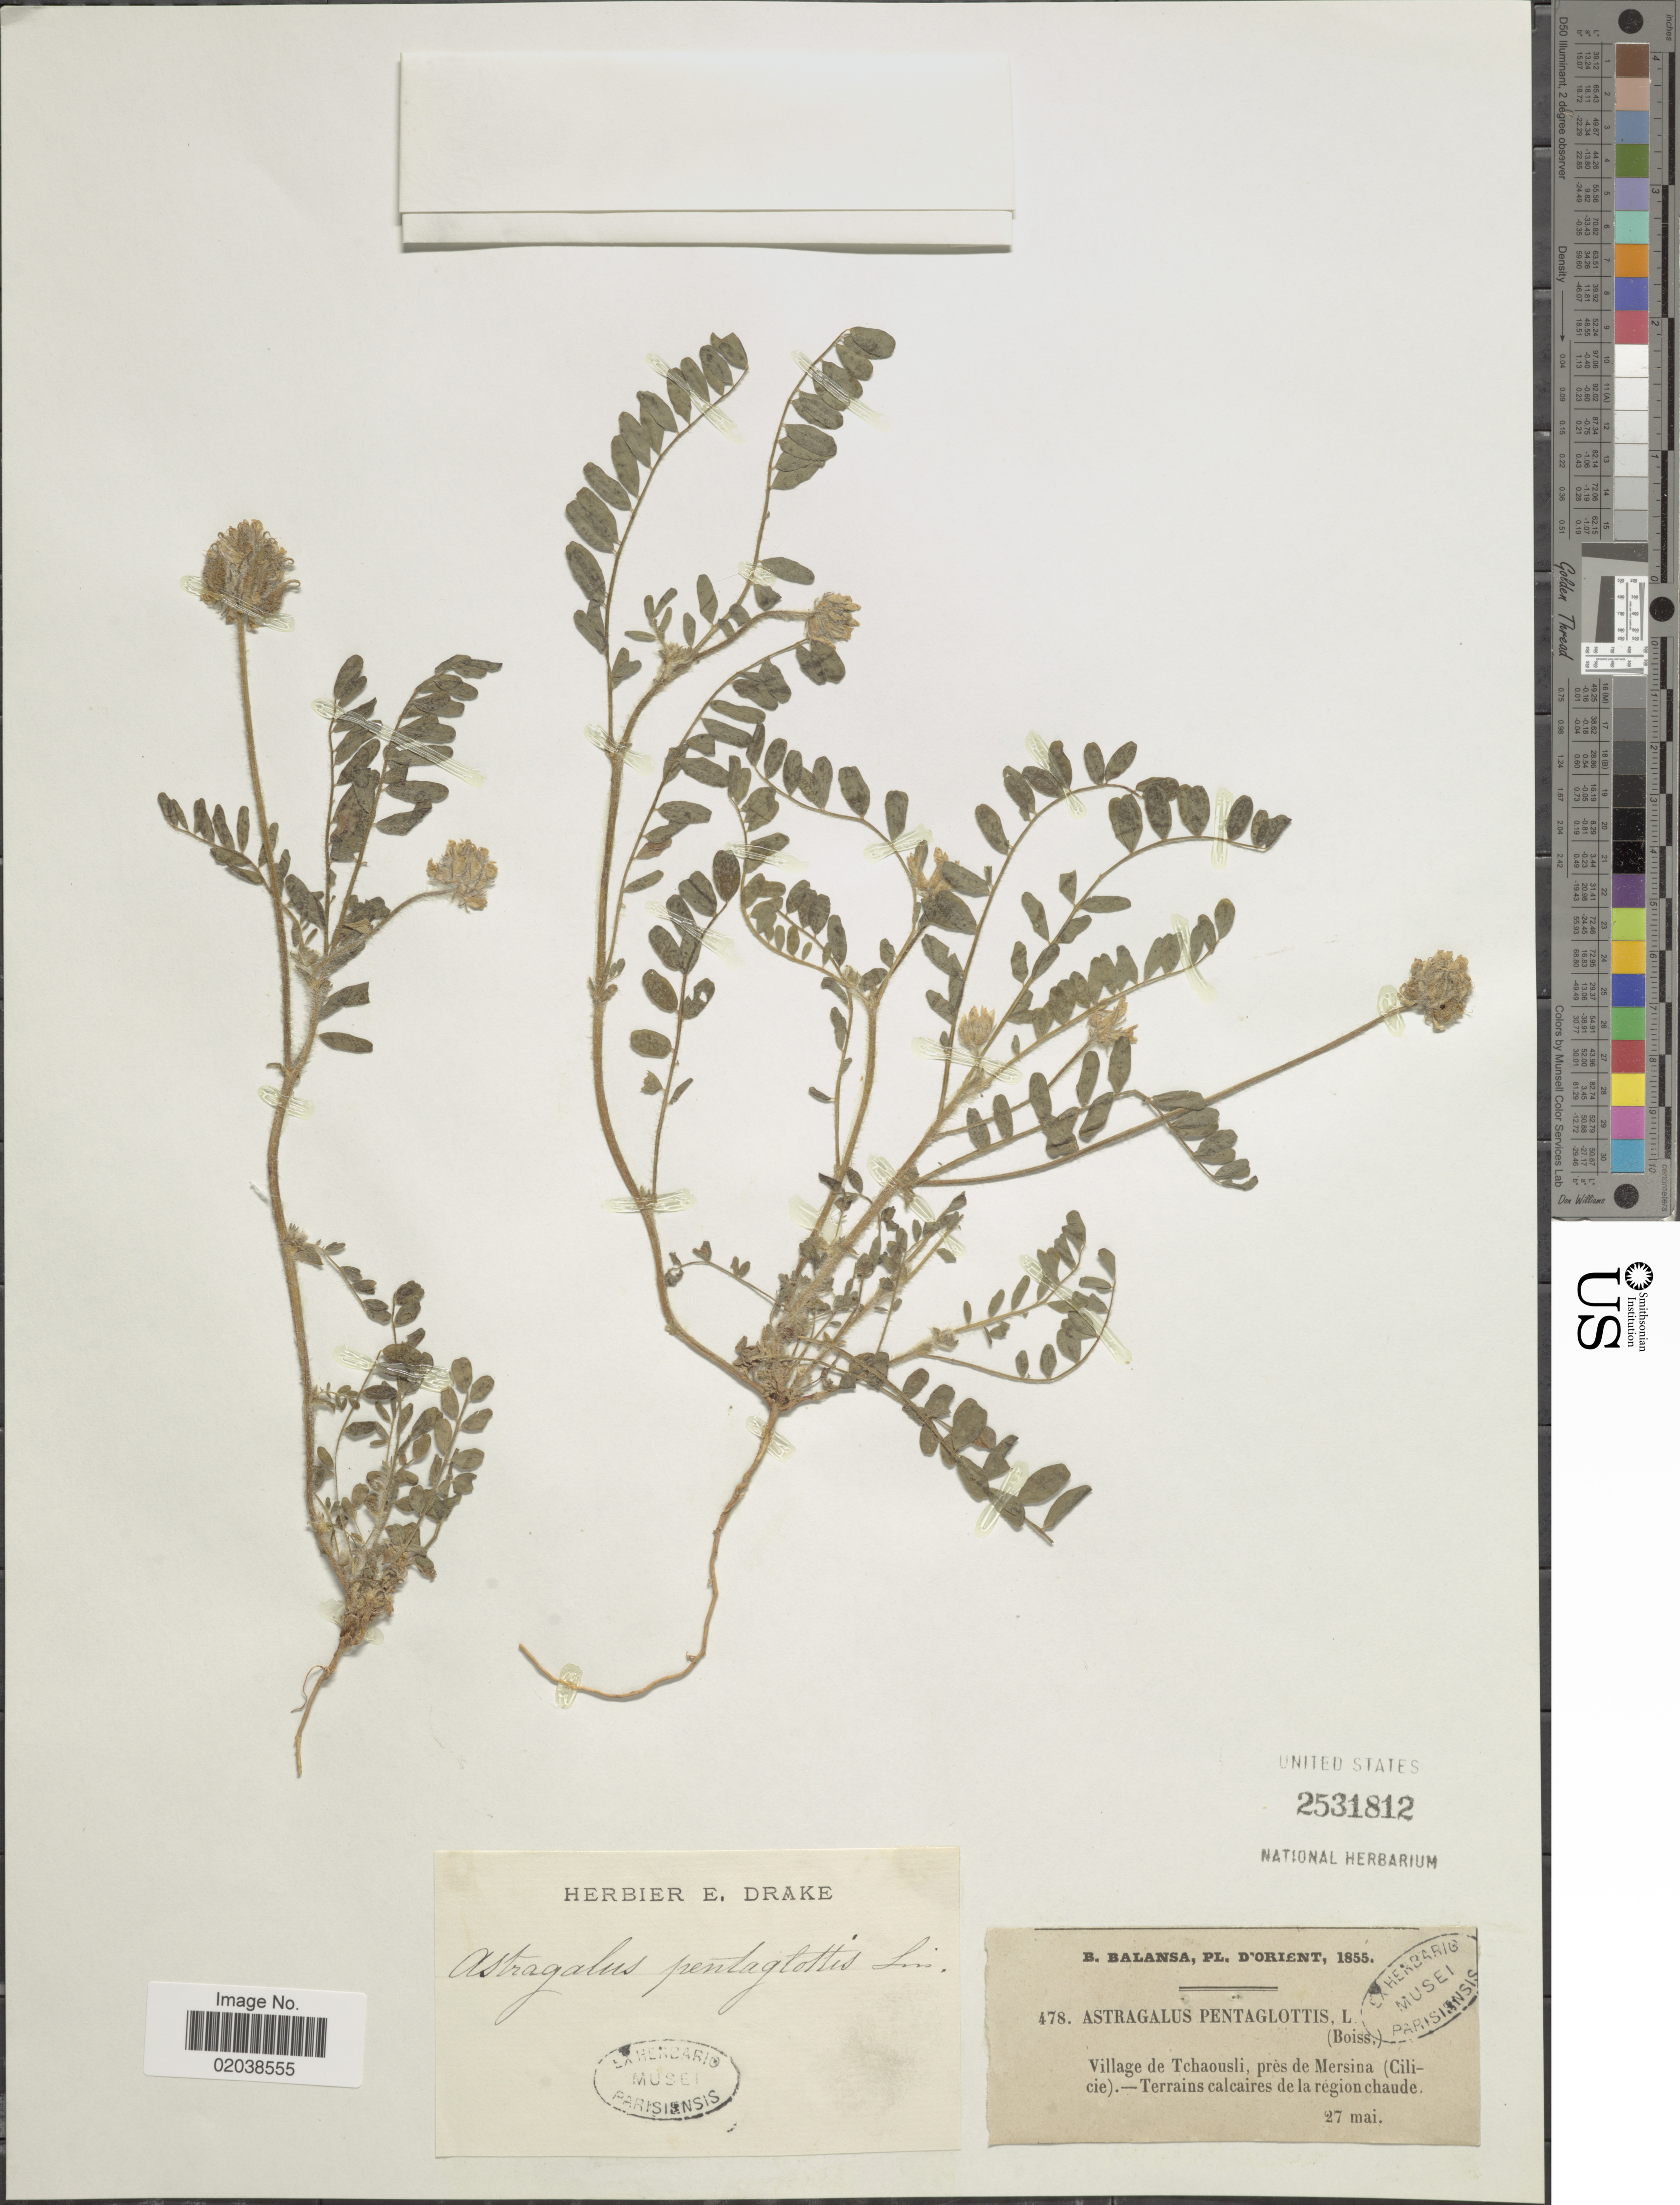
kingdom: Plantae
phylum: Tracheophyta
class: Magnoliopsida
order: Fabales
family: Fabaceae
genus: Astragalus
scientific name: Astragalus pentaglottis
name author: L.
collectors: B. Balansa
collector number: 478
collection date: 1855-05-27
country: Turkey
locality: D'Orient. Village de Tchaousli, pres de Mersina (Cilicie) - Terrains calcaires de la region chaude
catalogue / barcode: US 2531812